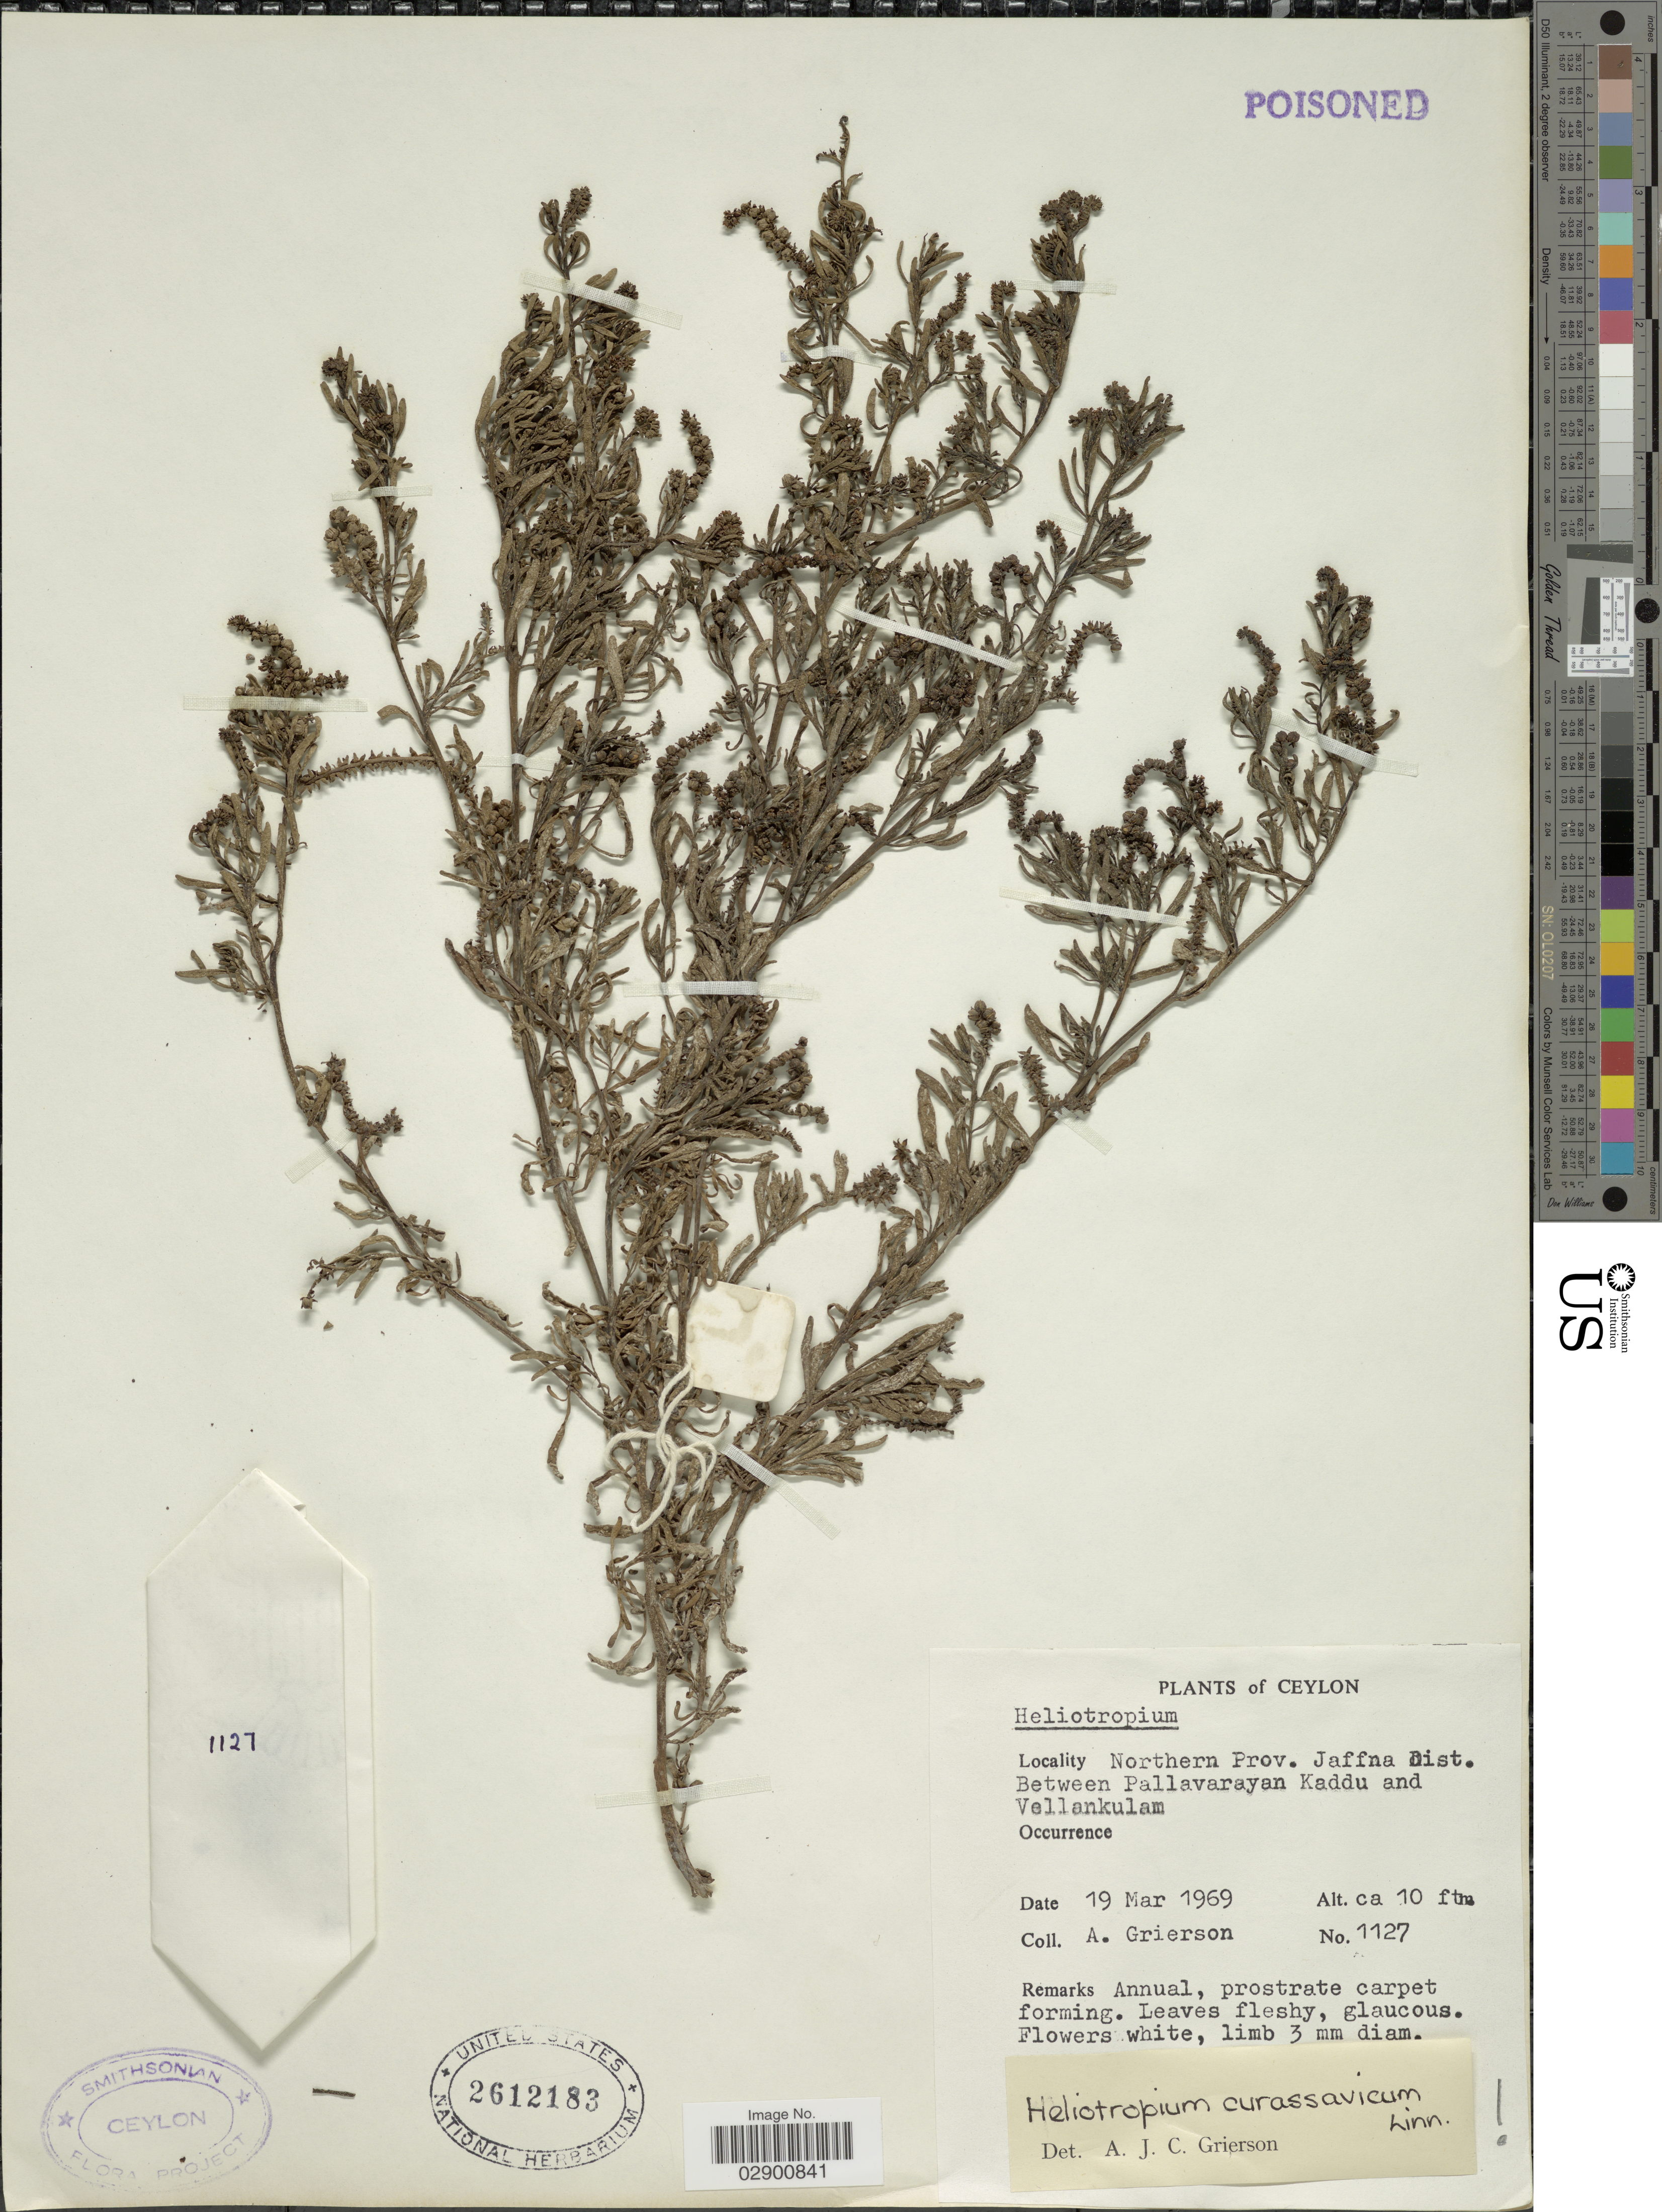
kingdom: Plantae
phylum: Tracheophyta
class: Magnoliopsida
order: Boraginales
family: Heliotropiaceae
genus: Heliotropium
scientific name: Heliotropium curassavicum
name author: L.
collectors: A. Grierson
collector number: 1127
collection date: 1969-03-19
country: Sri Lanka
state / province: Northern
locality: Ceylon. Northern Prov. Jaffna Dist. Between Pallavarayan Kaddu and Vellankulam.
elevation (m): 3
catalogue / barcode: US 2612183